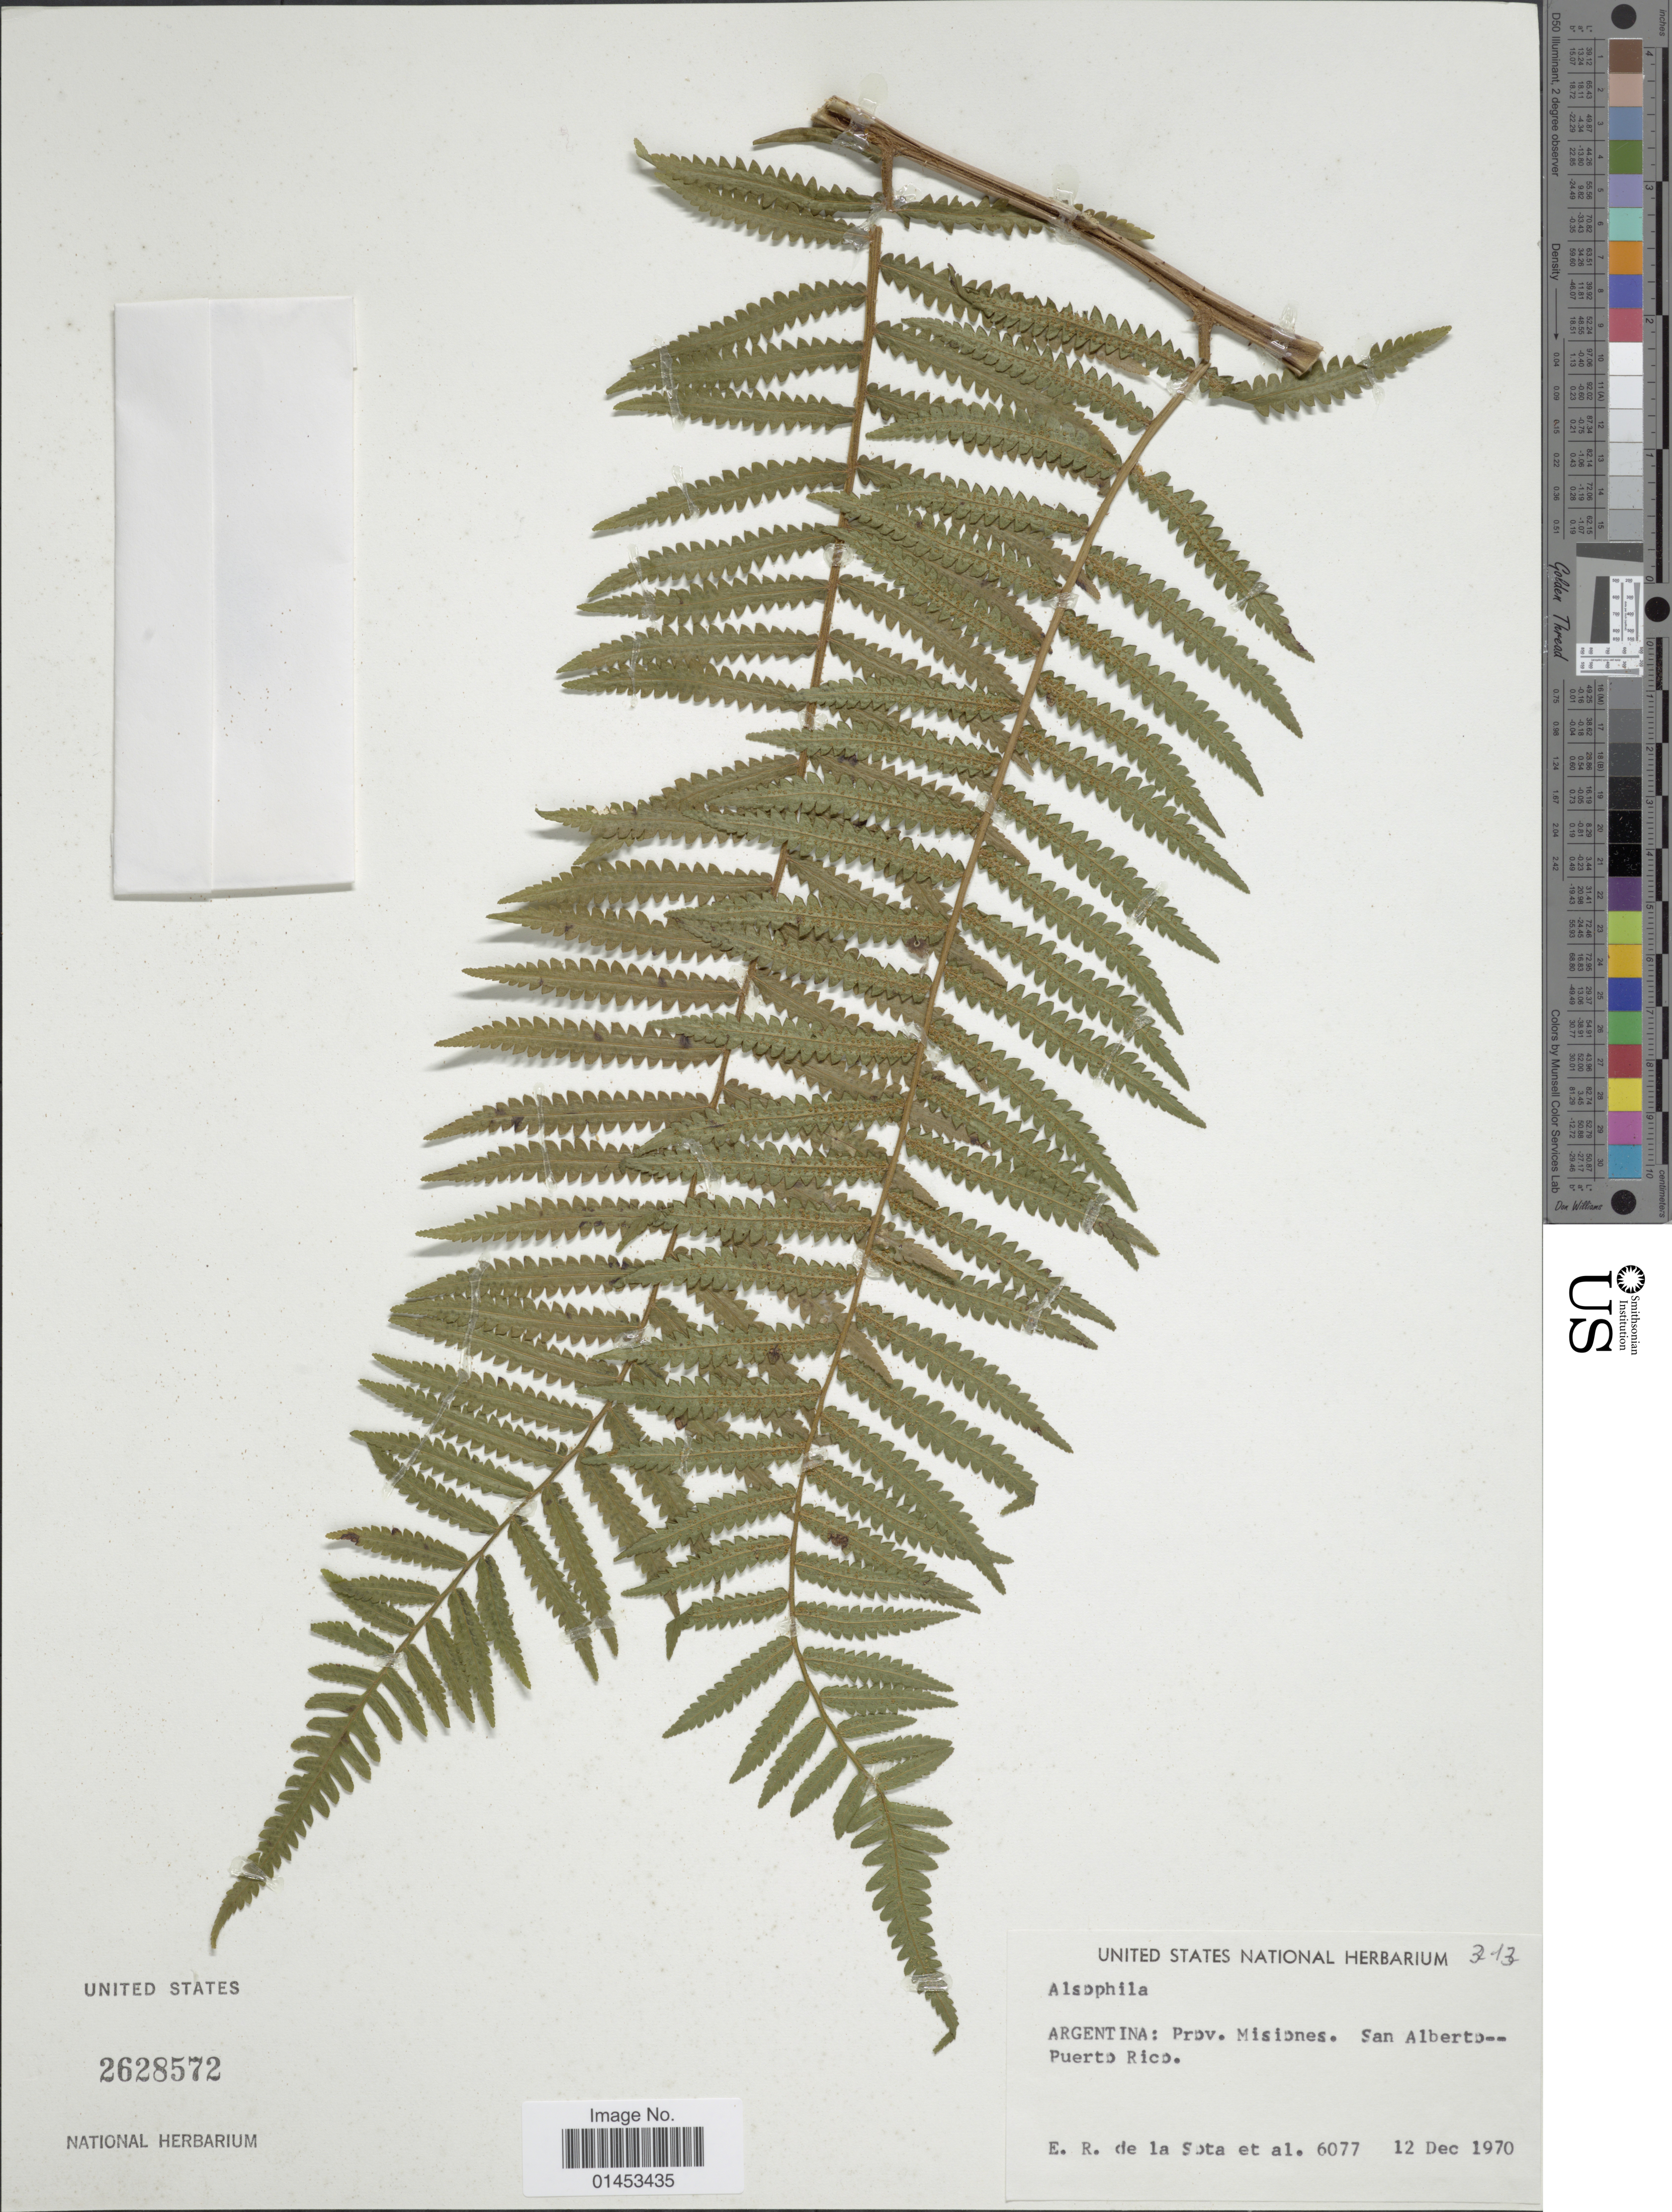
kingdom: Plantae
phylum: Tracheophyta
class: Polypodiopsida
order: Cyatheales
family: Cyatheaceae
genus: Cyathea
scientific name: Cyathea sp.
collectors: E. R. de la Sota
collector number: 6077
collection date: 1970-12-12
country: Argentina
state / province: Misiones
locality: Argentina: prov. Misiones, San Alberto, Puerto Rico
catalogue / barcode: US 2628572